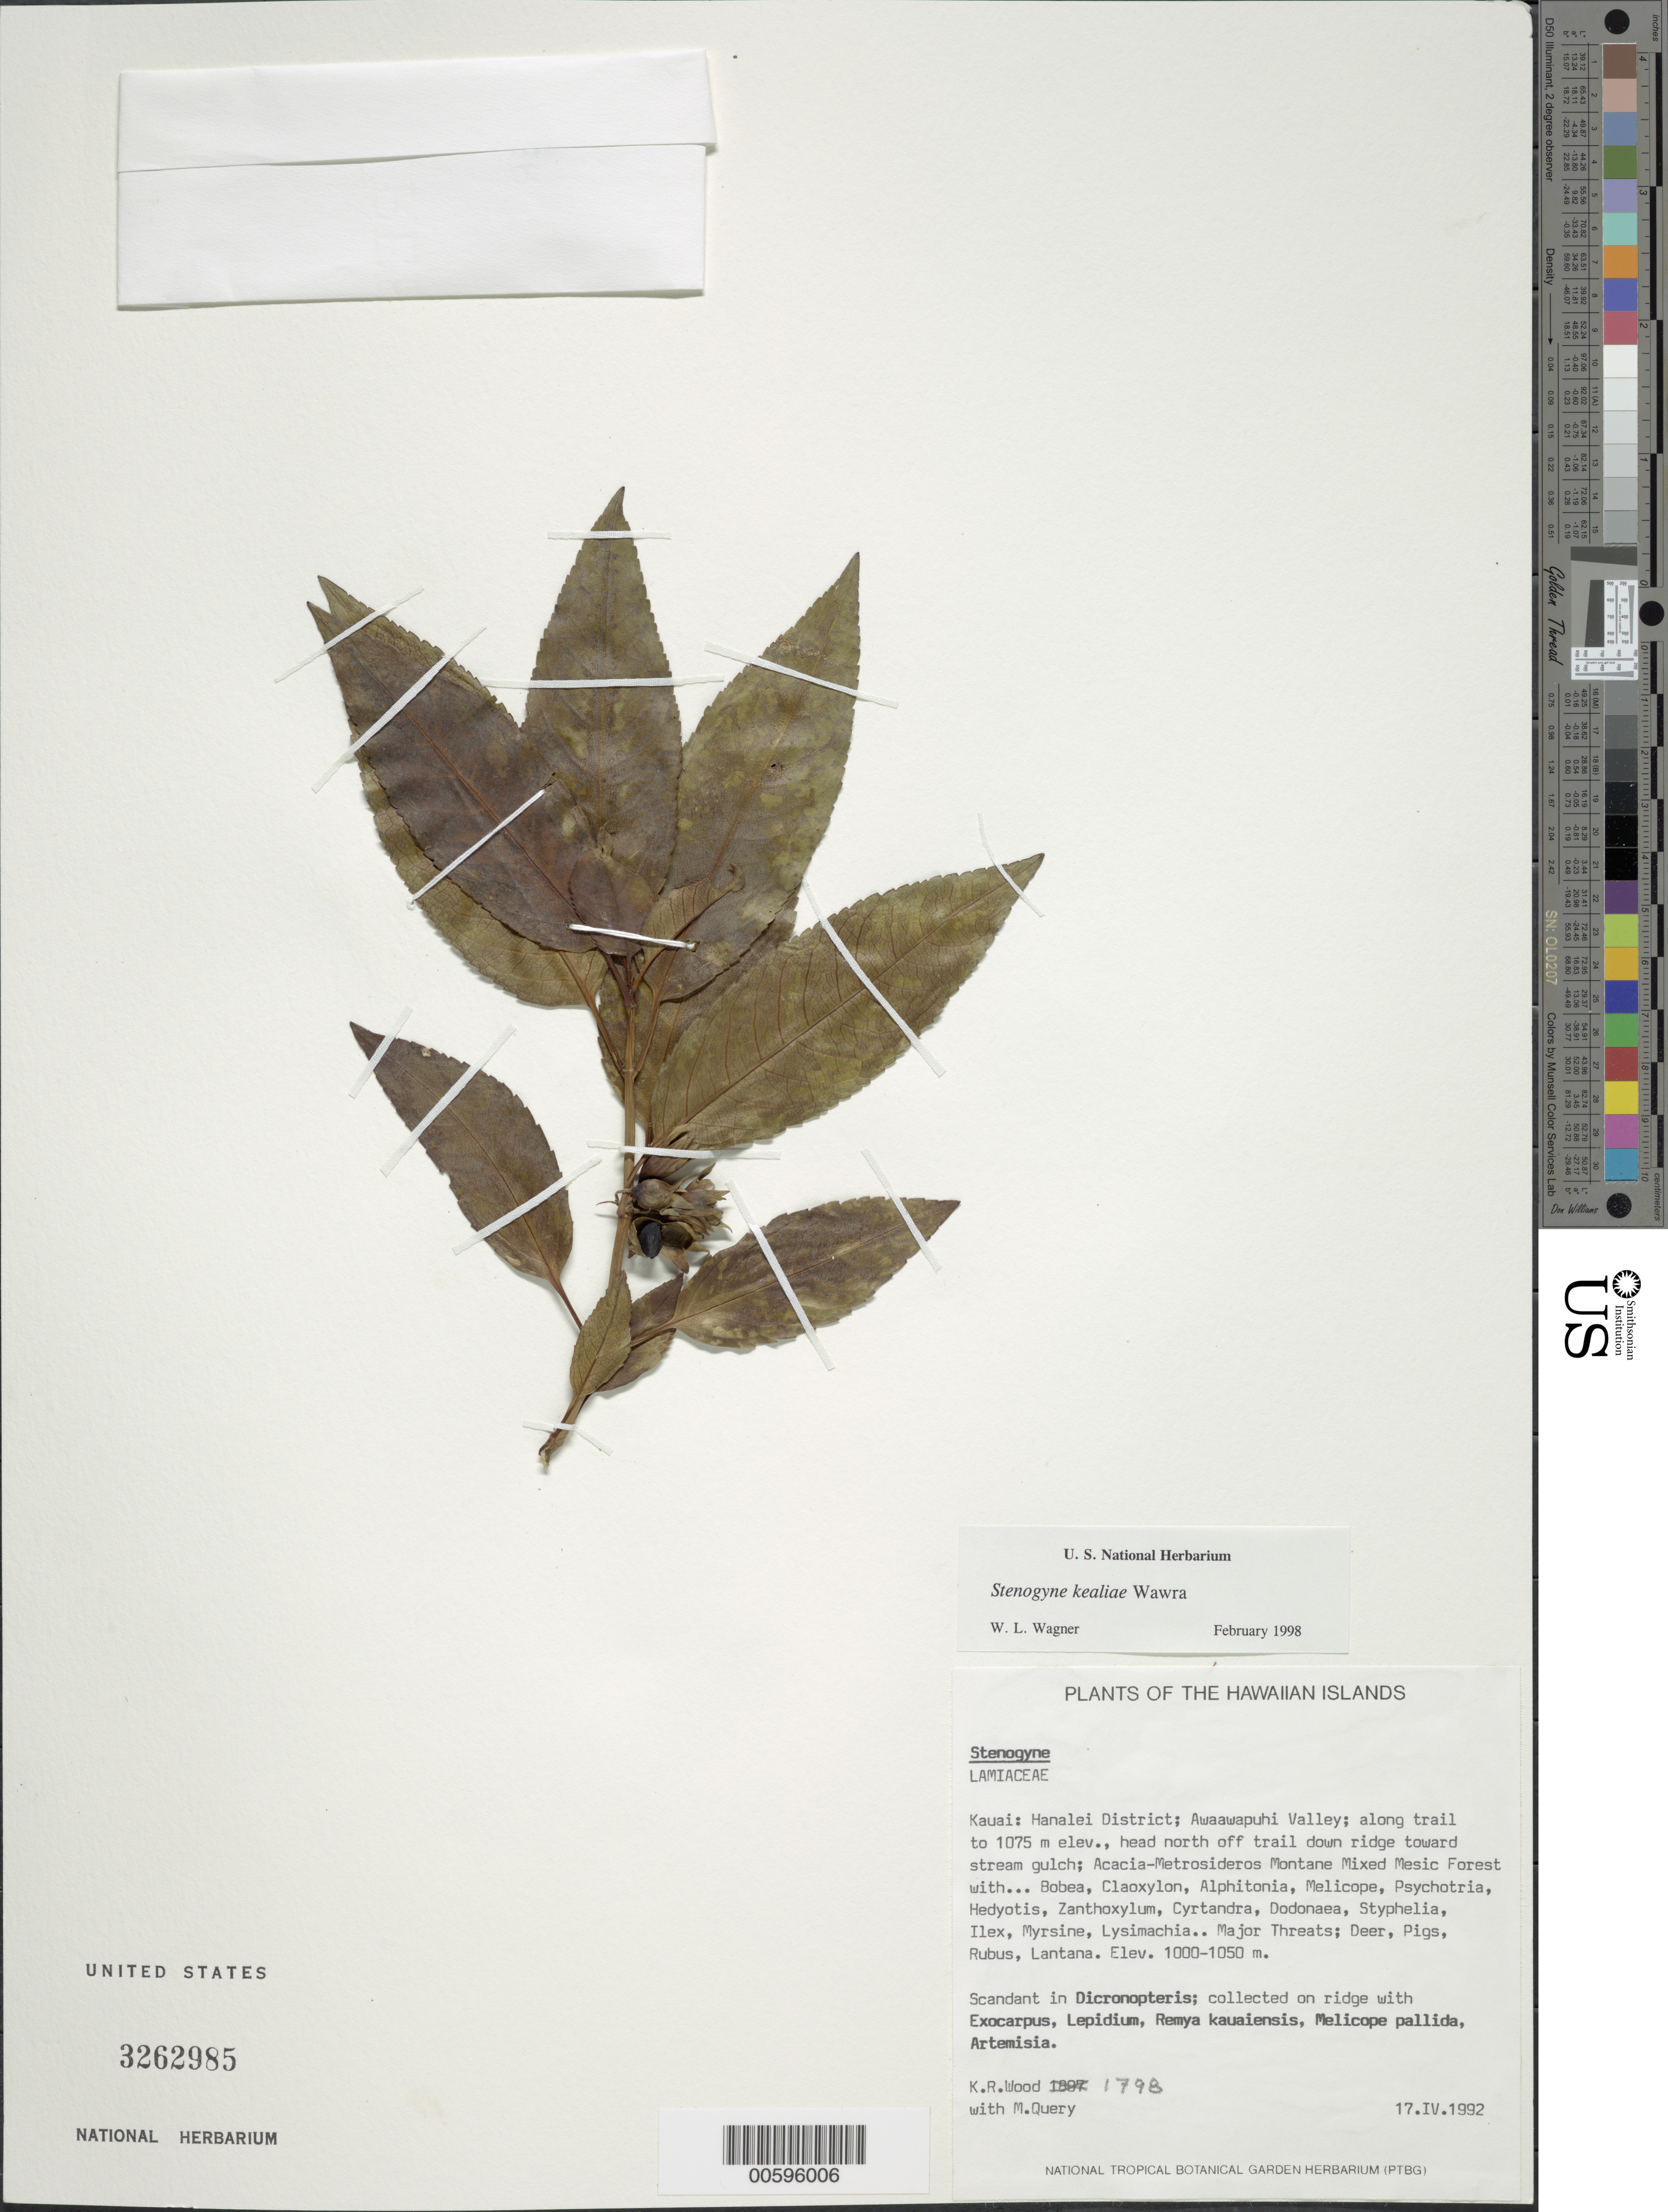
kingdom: Plantae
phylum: Tracheophyta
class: Magnoliopsida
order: Lamiales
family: Lamiaceae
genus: Stenogyne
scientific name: Stenogyne kealiae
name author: Wawra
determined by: Wagner, W. L., (BOT), Smithsonian Institution - National Museum of Natural History (UNITED STATES)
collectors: K. R. Wood & M. Query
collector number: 1798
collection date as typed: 17 Apr 1992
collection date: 1992-04-17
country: United States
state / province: Hawaii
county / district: Kauai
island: Kaua'i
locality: Hanalei Dist; Awaawapuhi Valley; along trail to 1075 m elev., head N off trail down ridge toward stream gulch.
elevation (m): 1000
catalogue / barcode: US 3262985